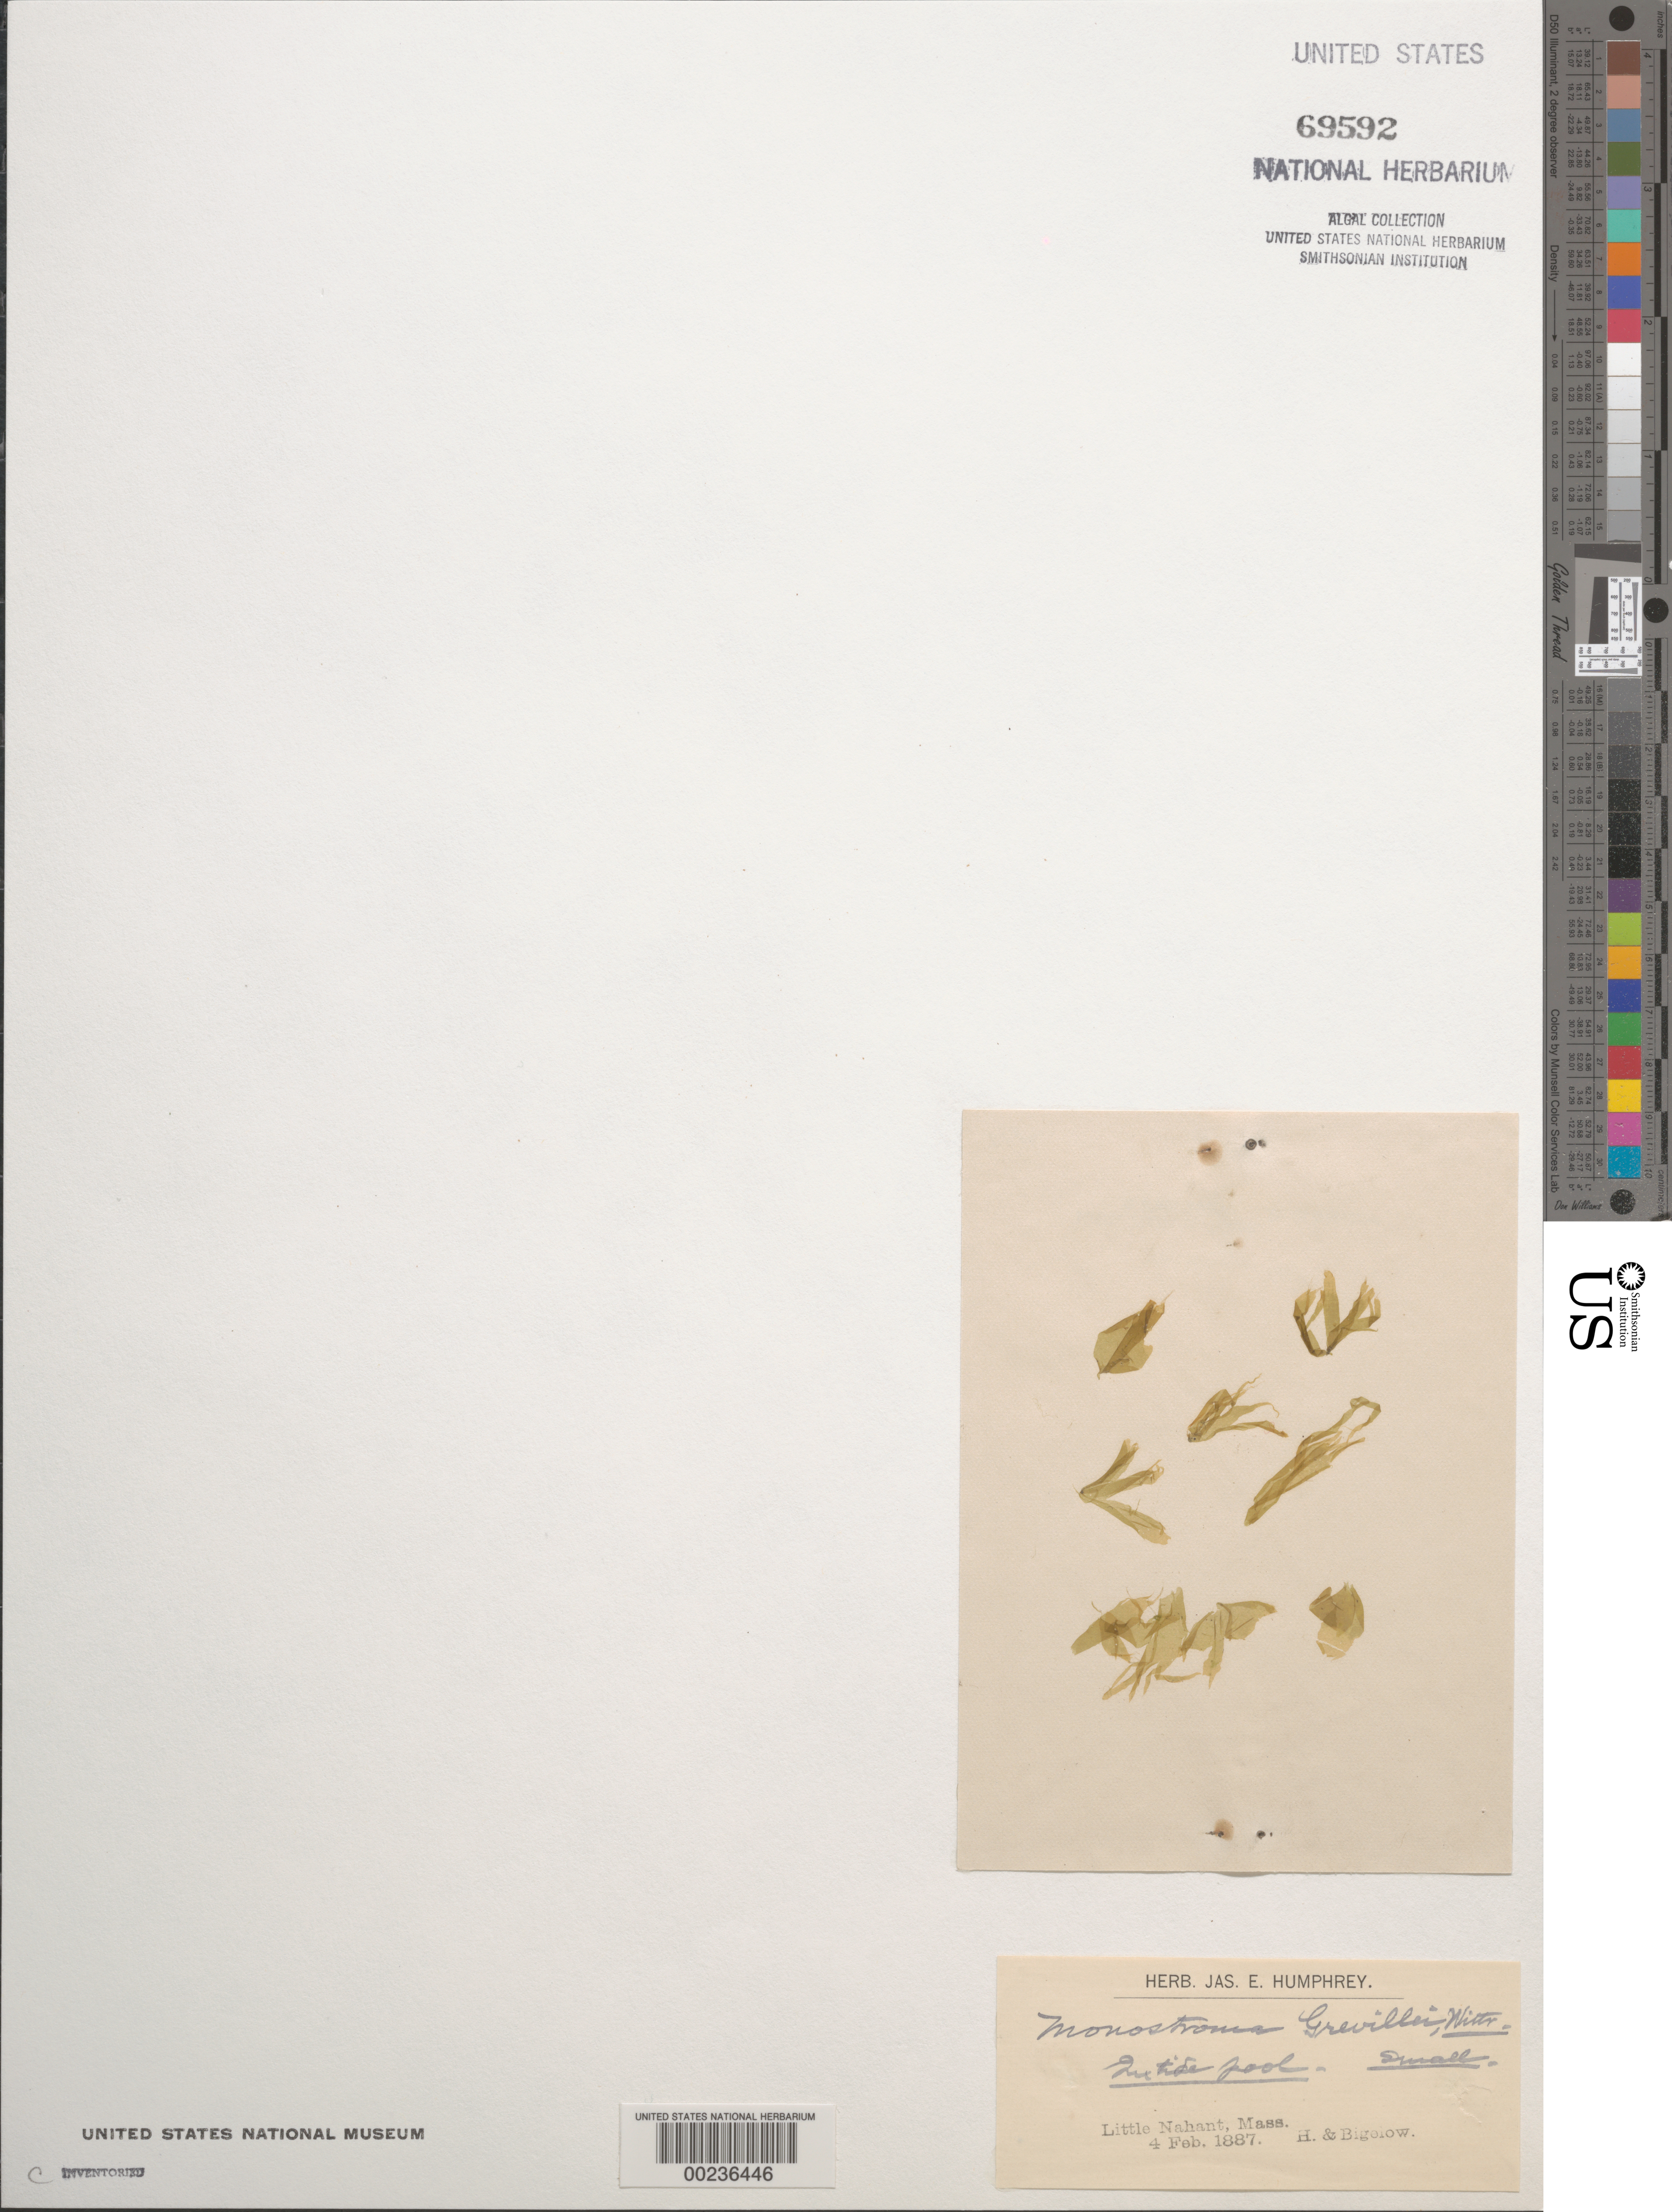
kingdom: Plantae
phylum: Chlorophyta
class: Ulvophyceae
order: Ulvales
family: Monostromataceae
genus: Monostroma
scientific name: Monostroma grevillei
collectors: J. Humphrey & R. Bigelow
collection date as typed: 04 Feb 1887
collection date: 1887-02-04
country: United States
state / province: Massachusetts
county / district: Essex County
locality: Little Nahant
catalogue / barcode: US 69592